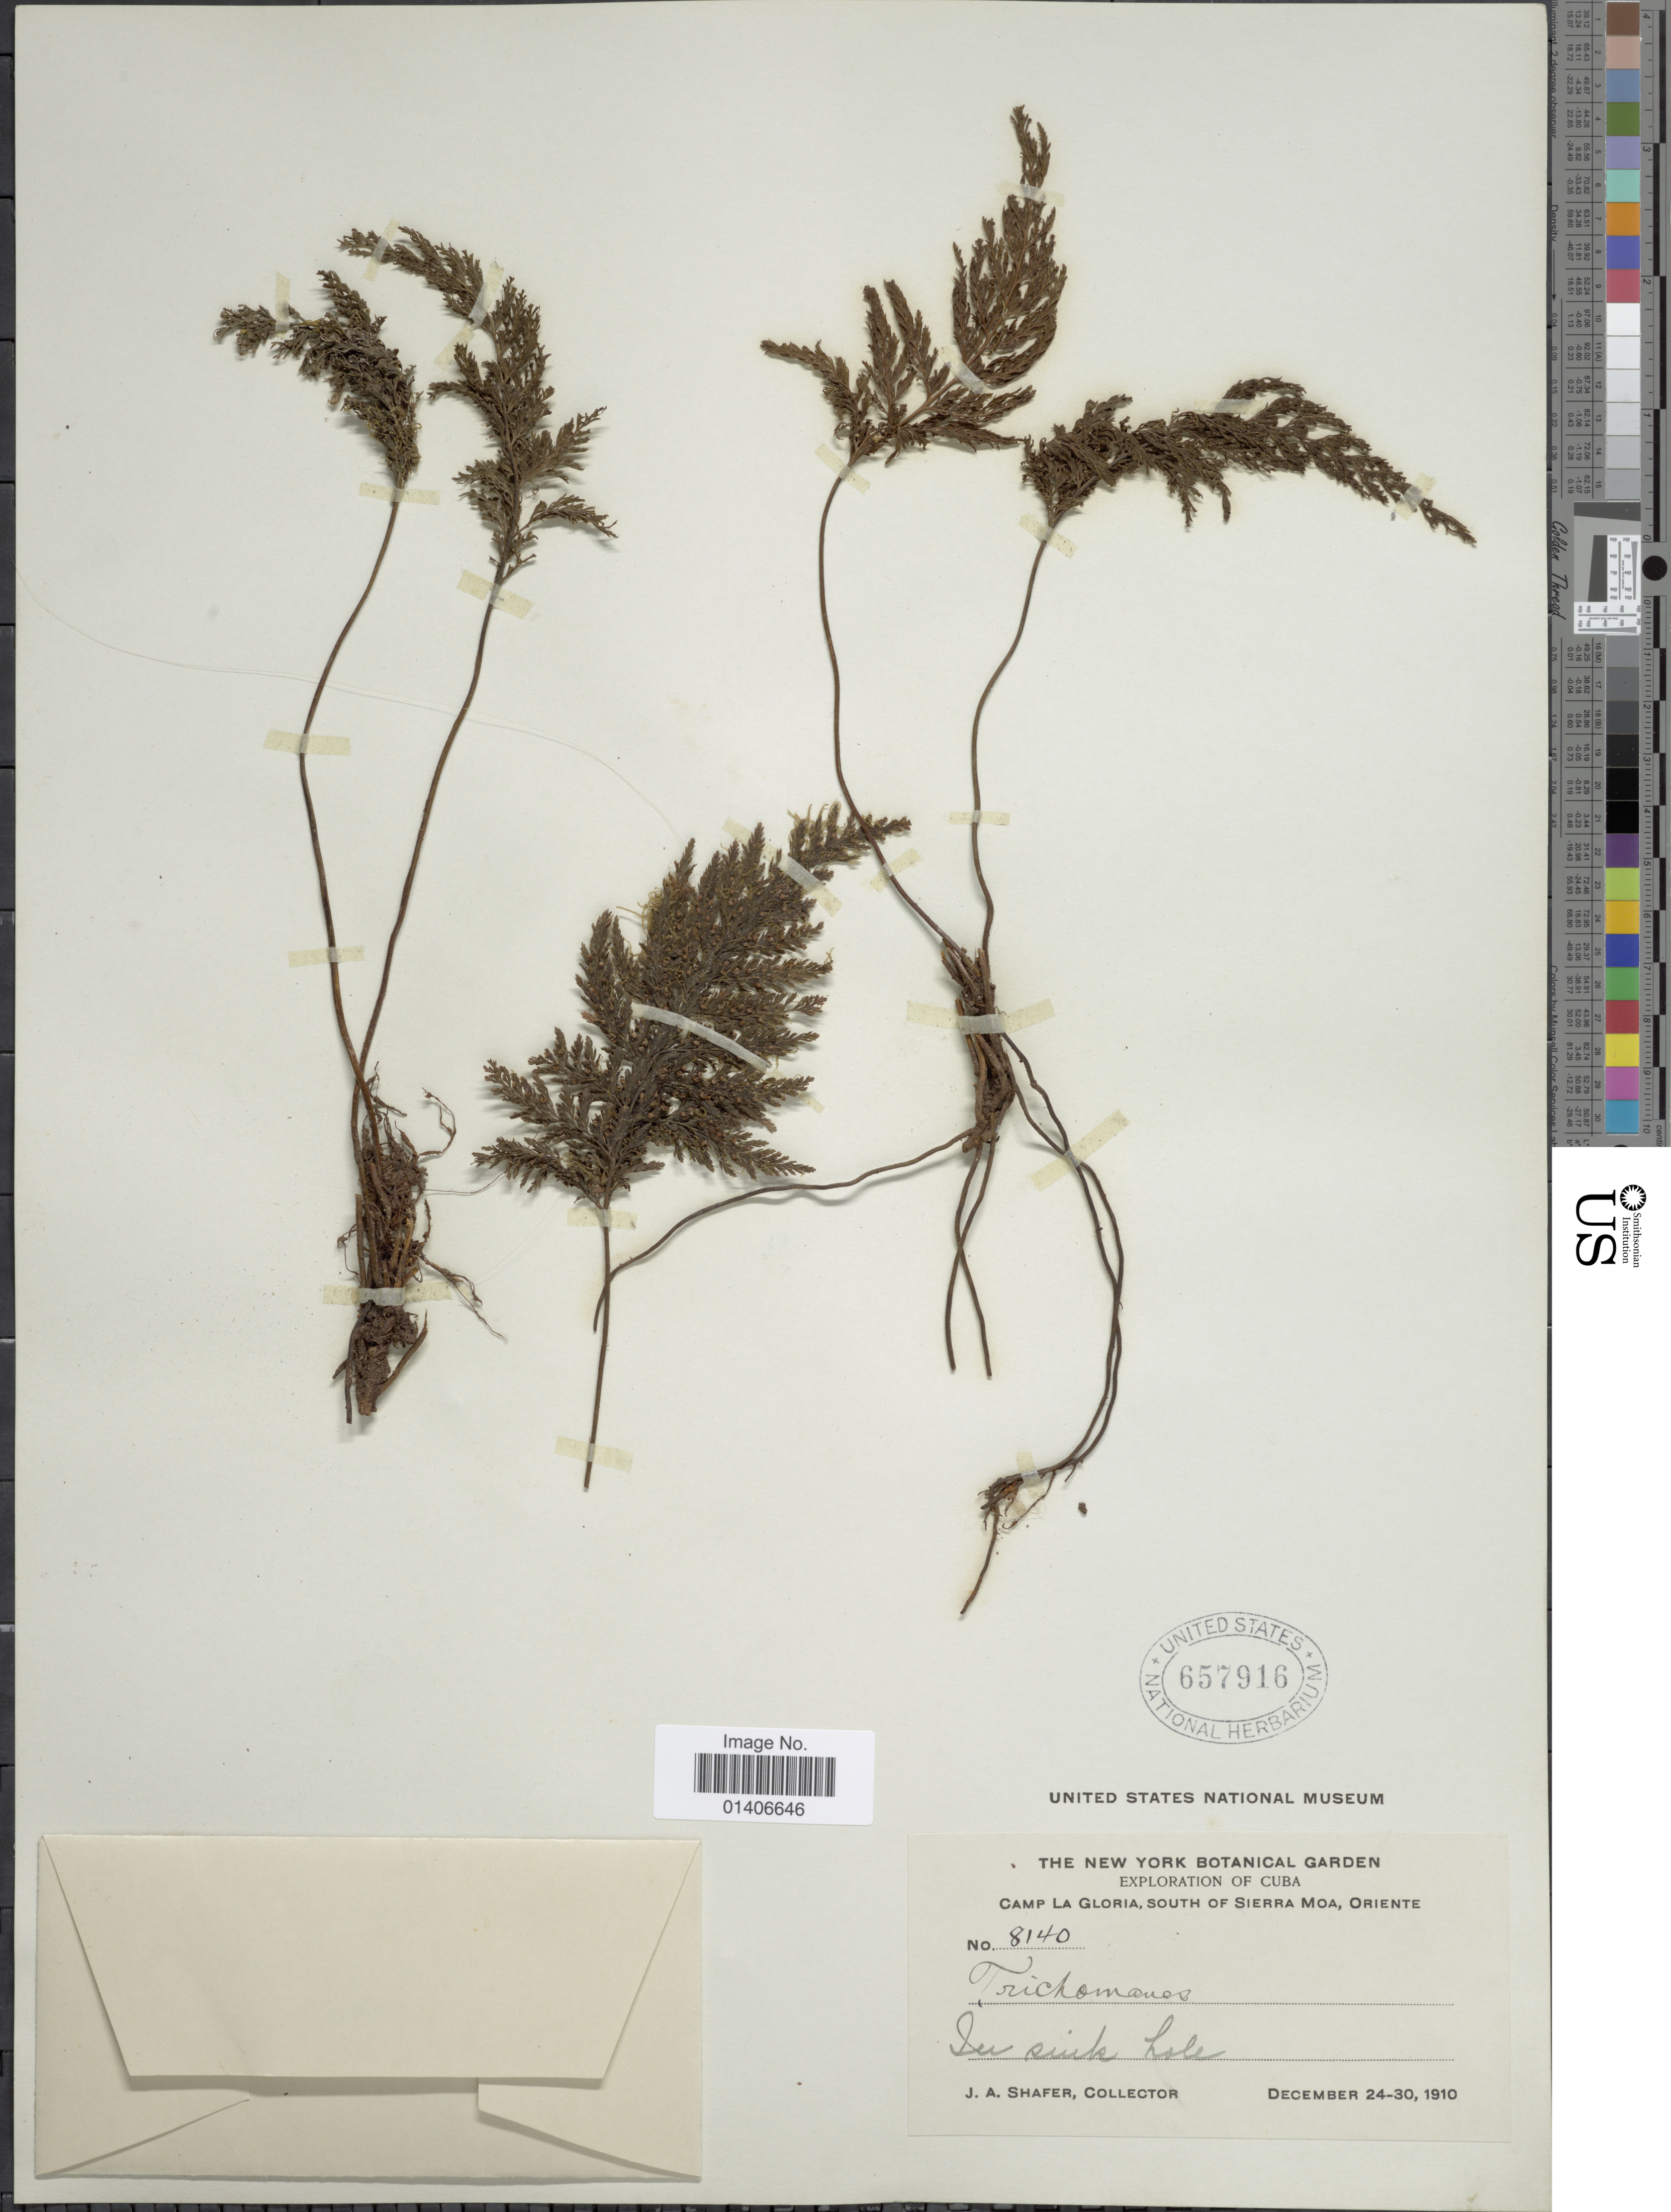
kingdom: Plantae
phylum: Tracheophyta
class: Polypodiopsida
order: Hymenophyllales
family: Hymenophyllaceae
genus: Abrodictyum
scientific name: Abrodictyum rigidum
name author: (Sw.) Ebihara & Dubuisson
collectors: J. A. Shafer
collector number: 8140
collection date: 1910-12-24/1910-12-30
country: Cuba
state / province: Oriente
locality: Camp La Gloria, South of Sierra Moa, Oriente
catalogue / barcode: US 657916